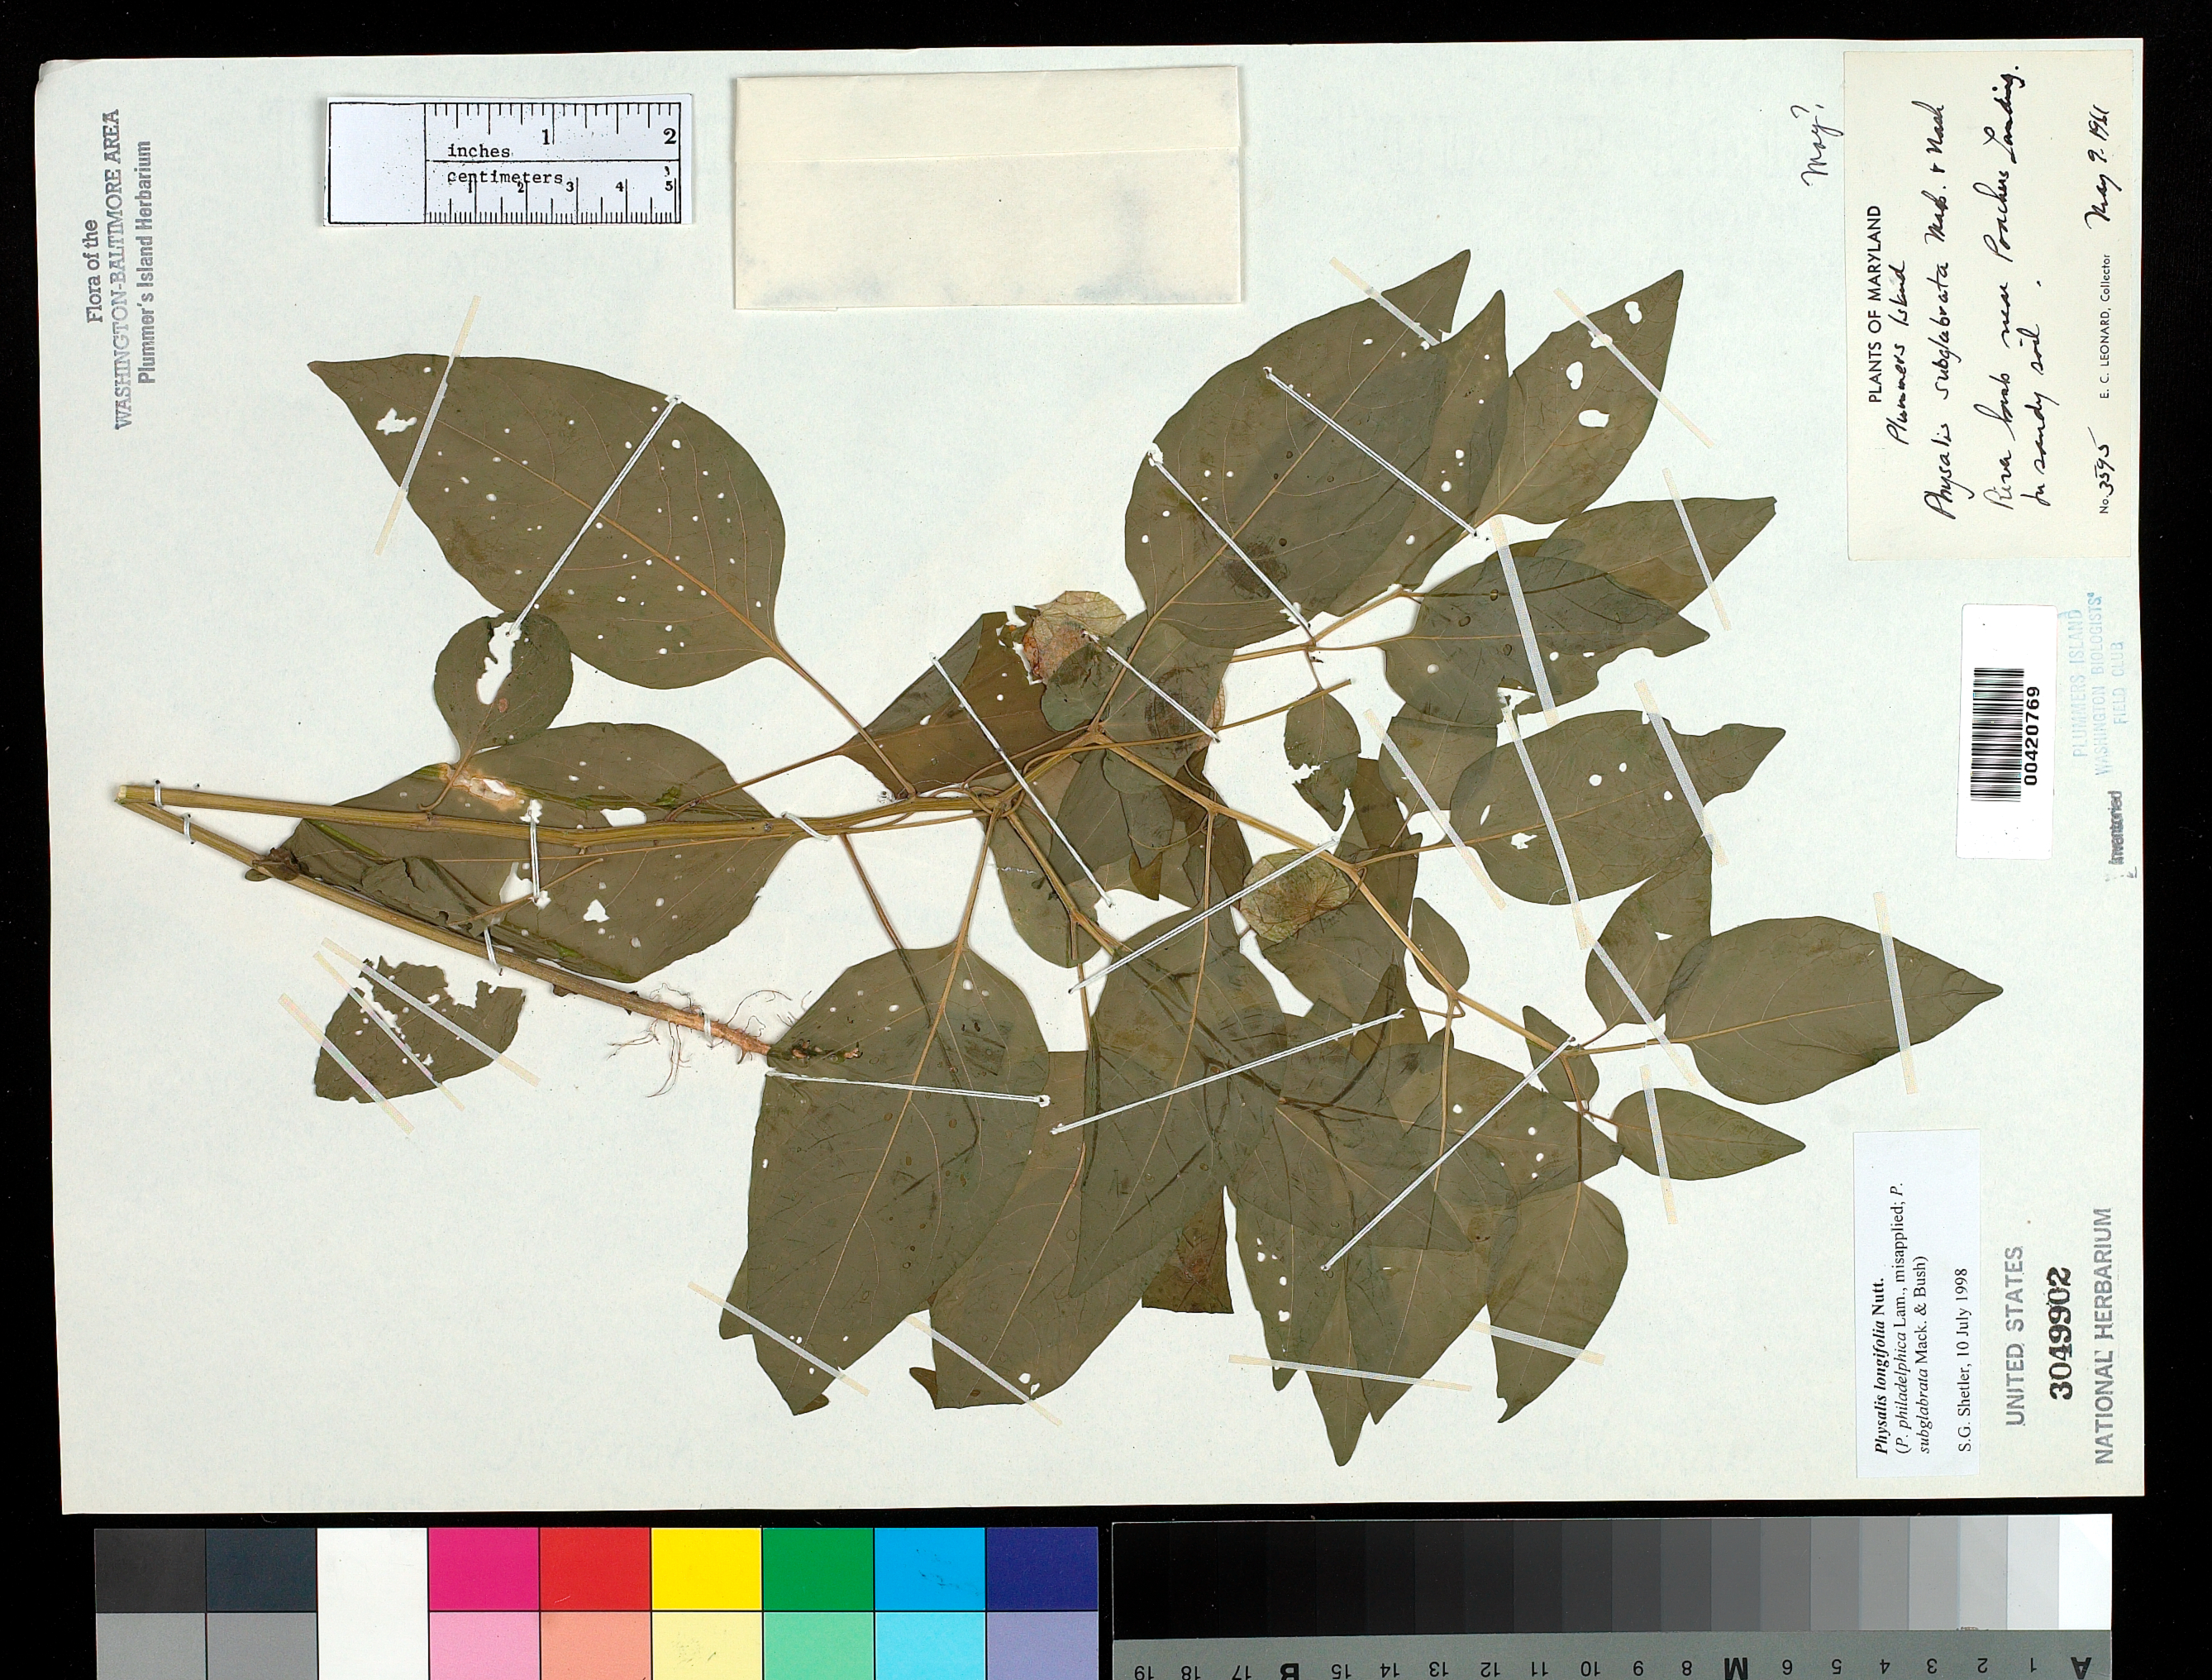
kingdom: Plantae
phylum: Tracheophyta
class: Magnoliopsida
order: Solanales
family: Solanaceae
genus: Physalis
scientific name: Physalis longifolia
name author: Nutt.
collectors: E. C. Leonard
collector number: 3595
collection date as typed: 09 May 1961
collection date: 1961-05-09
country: United States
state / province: Maryland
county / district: Montgomery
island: Plummers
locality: Plummer's Island; river bank near Poacher's Landing Plummers Island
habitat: River bank, in sandy soil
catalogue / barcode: US 3049902